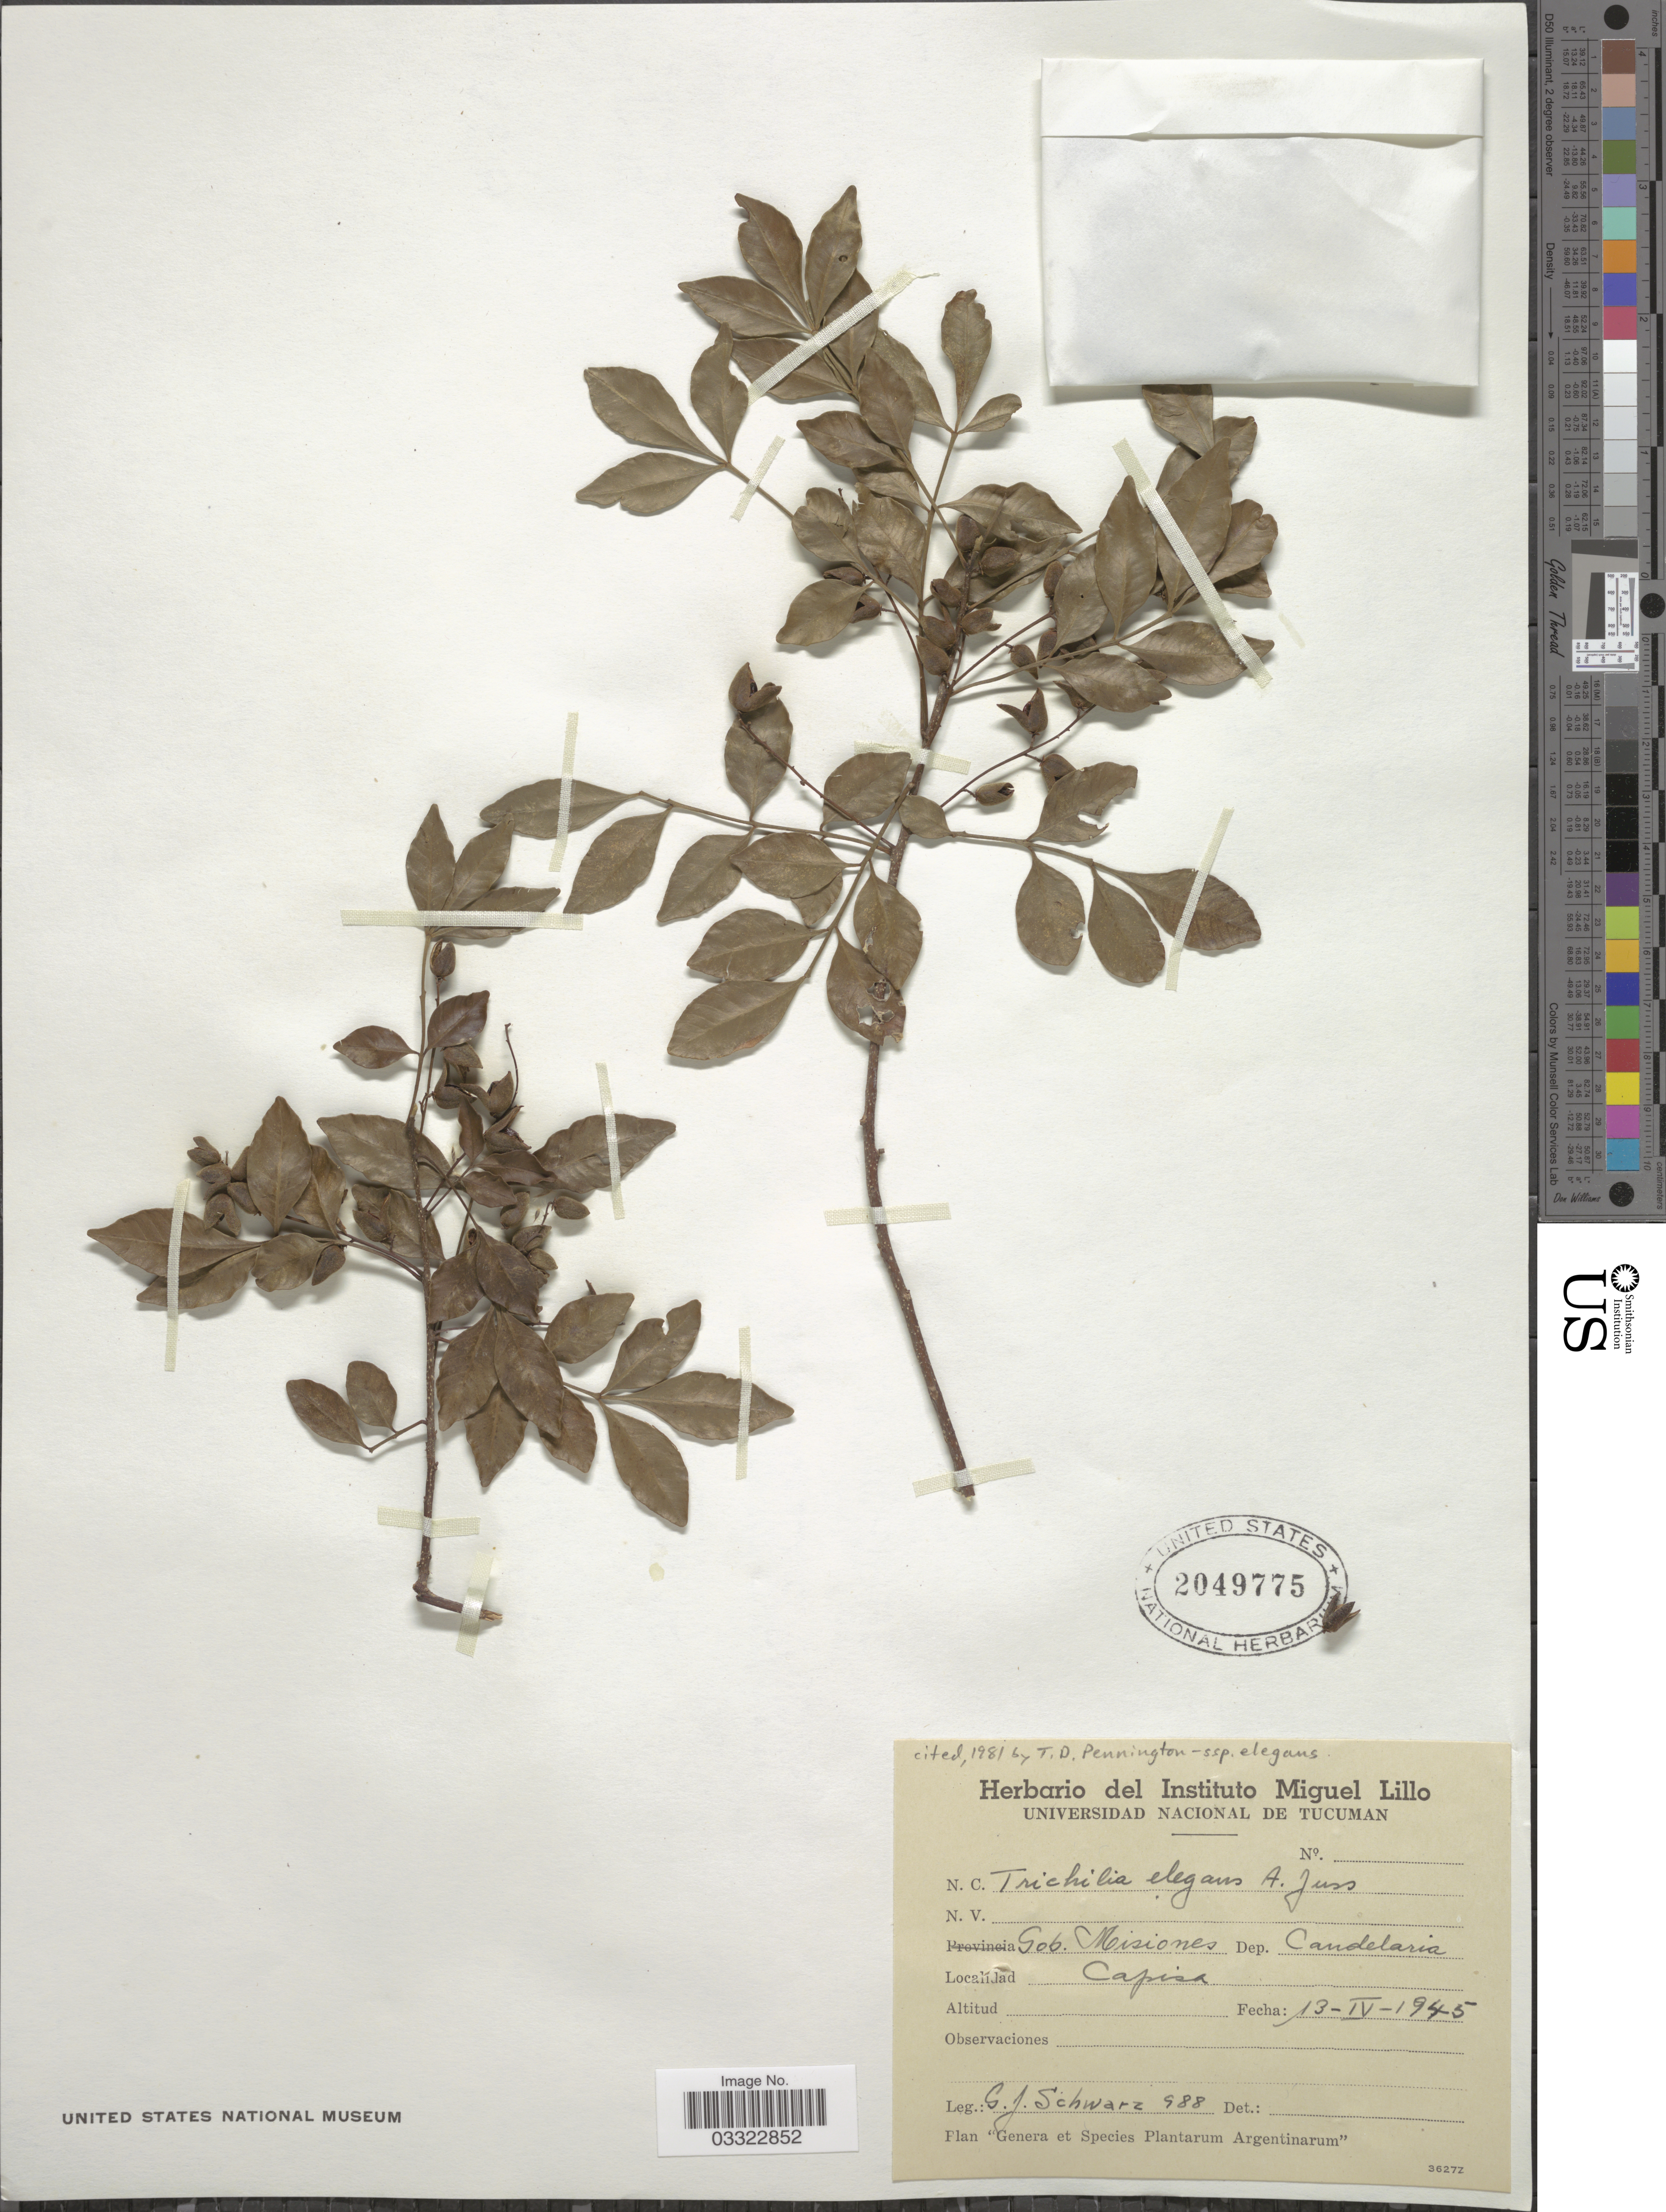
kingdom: Plantae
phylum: Tracheophyta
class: Magnoliopsida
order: Sapindales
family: Meliaceae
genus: Trichilia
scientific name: Trichilia elegans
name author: A. Juss.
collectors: G. J. Schwarz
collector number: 988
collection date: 1945-04-13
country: Argentina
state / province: Misiones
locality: Gob. Misiones. Dep. Candelaria. Capisa.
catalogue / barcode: US 2049775